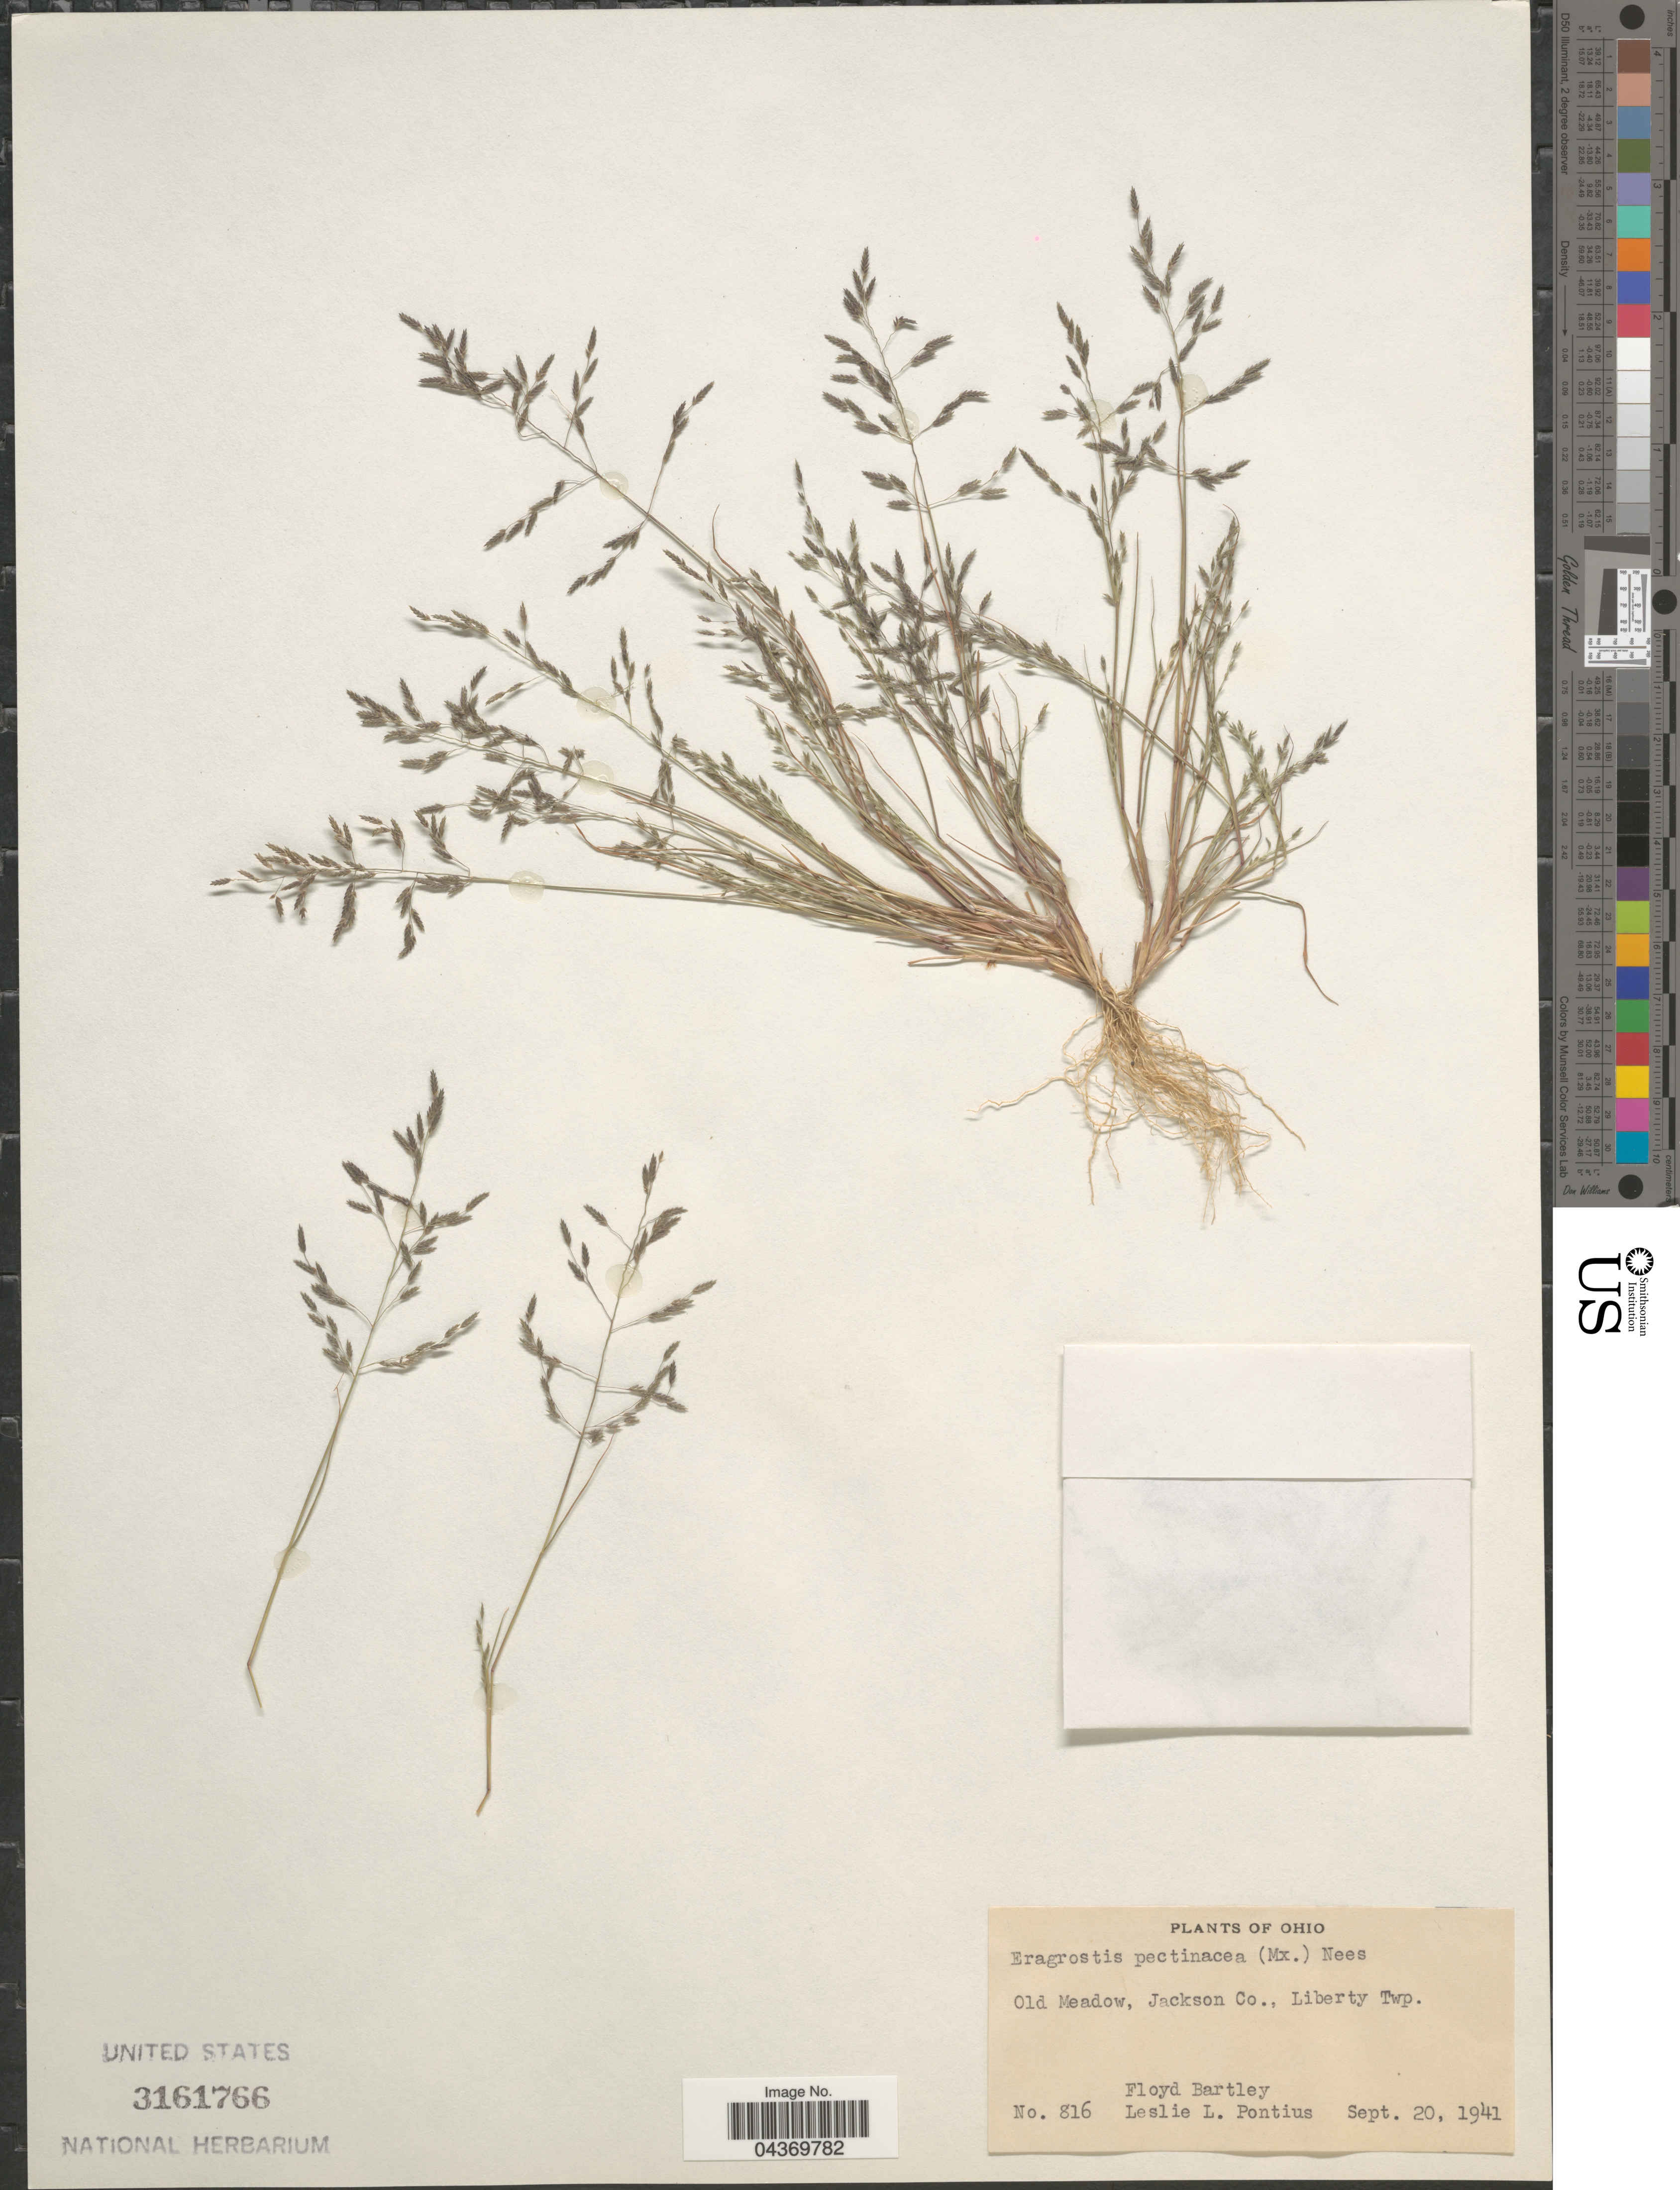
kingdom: Plantae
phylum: Tracheophyta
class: Liliopsida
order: Poales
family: Poaceae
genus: Eragrostis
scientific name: Eragrostis pectinacea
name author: (Michx.) Nees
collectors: F. Bartley & L. Pontius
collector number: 816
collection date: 1941-09-20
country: United States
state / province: Ohio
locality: Old Meadow, Jackson Co., Liberty Twp.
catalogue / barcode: US 3161766